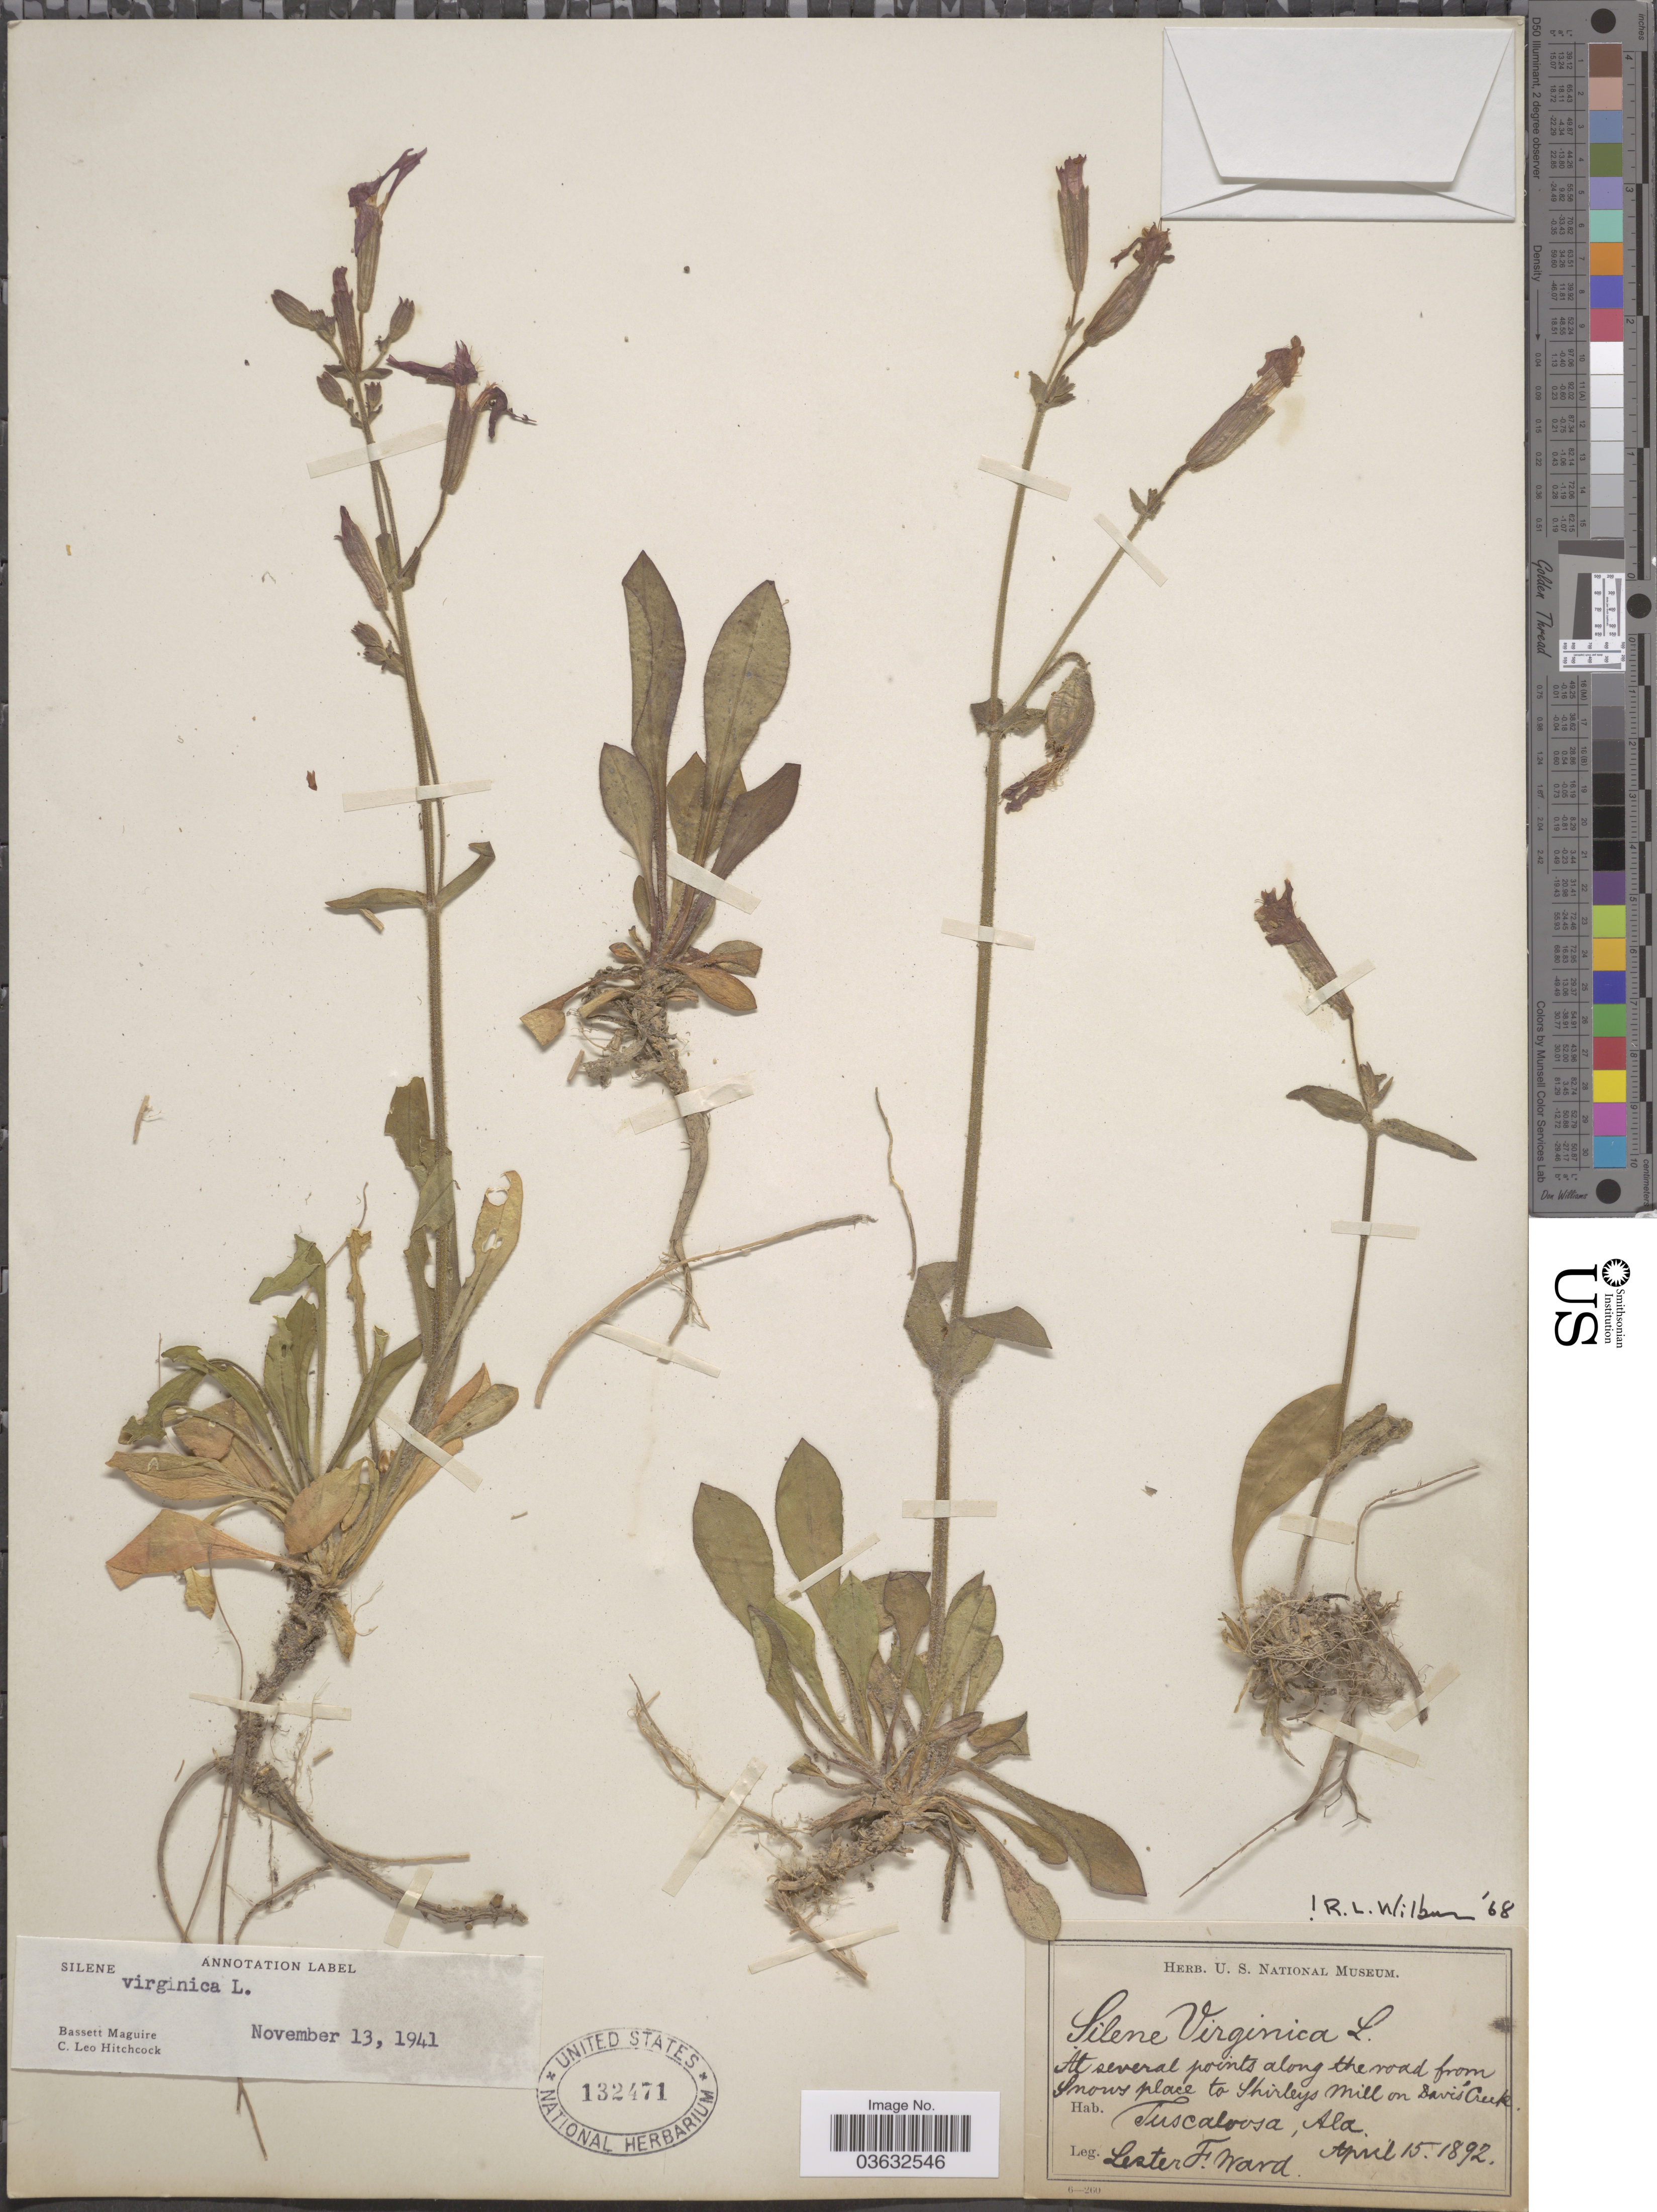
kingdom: Plantae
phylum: Tracheophyta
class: Magnoliopsida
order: Caryophyllales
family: Caryophyllaceae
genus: Silene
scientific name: Silene virginica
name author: L.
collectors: L. F. Ward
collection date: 1892-04-15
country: United States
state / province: Alabama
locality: At several points along the road from Snows place to Shirleys Mill on Davis Creek. Tuscaloosa.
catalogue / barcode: US 132471